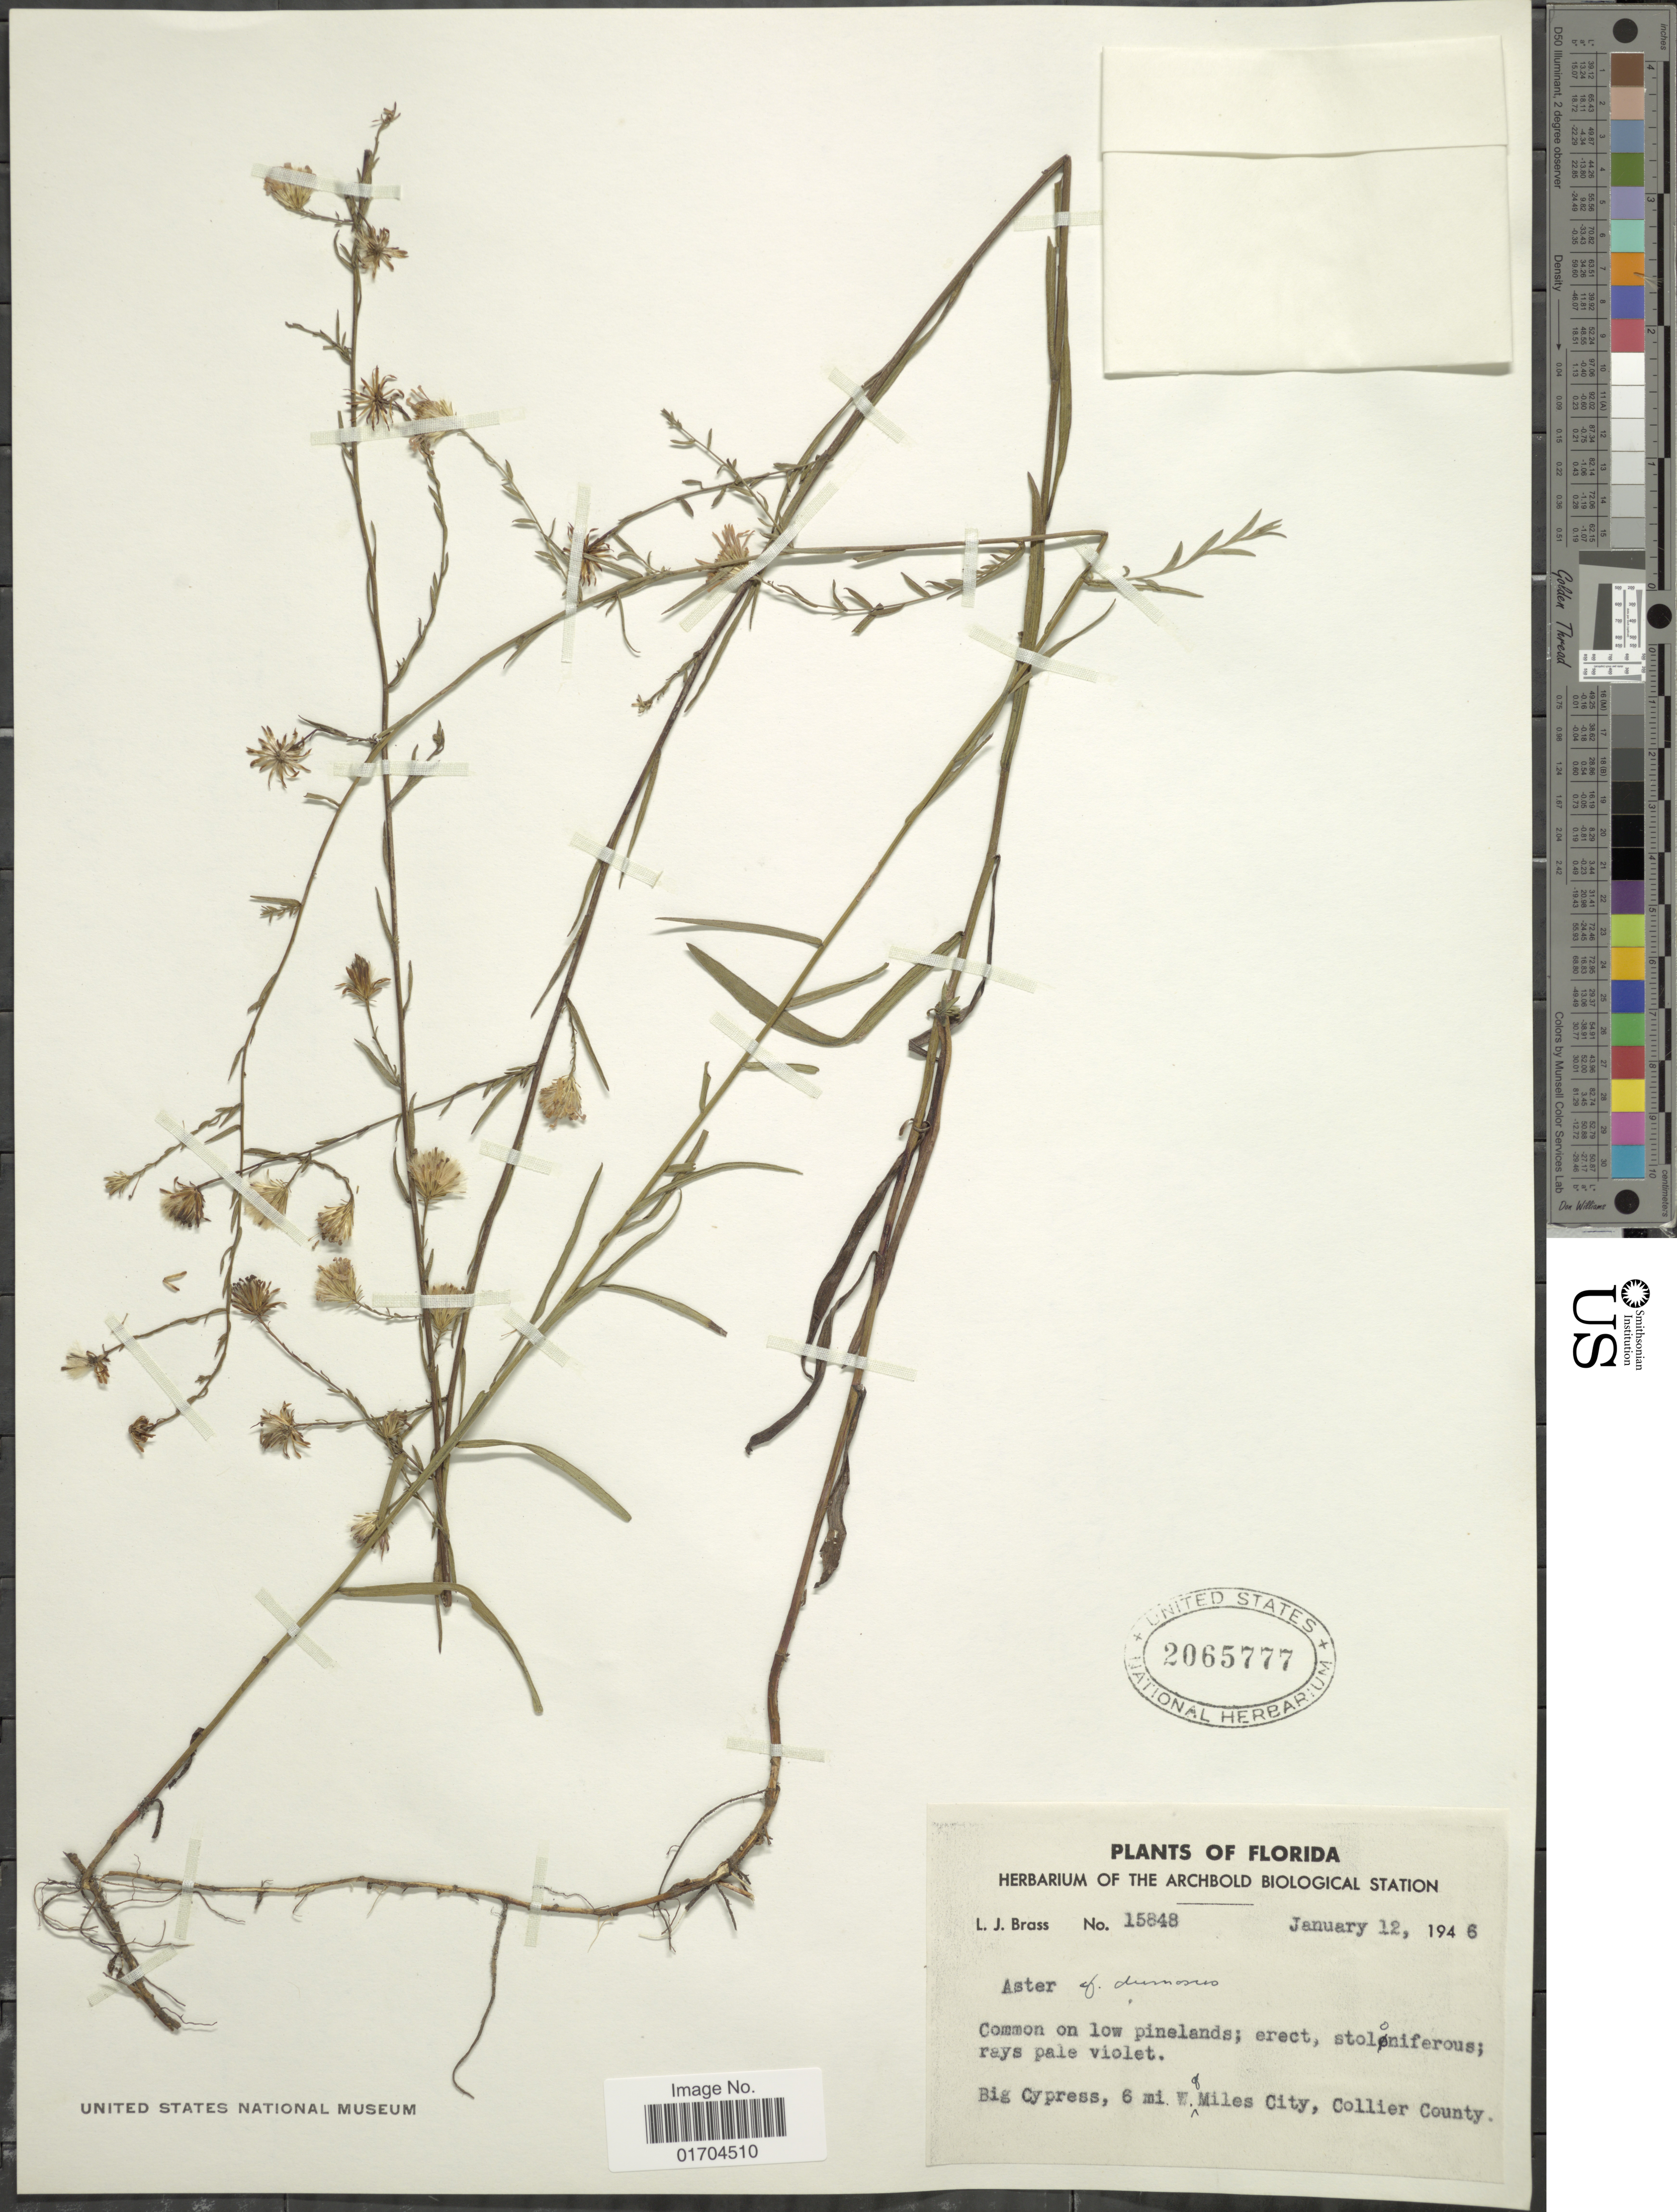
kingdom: Plantae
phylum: Tracheophyta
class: Magnoliopsida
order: Asterales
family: Asteraceae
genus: Symphyotrichum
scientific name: Symphyotrichum simmondsii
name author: (Small) G.L. Nesom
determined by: Haggitt, M. L.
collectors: L. J. Brass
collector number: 15848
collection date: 1946-01-12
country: United States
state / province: Florida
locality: Big Cypress, 6 mi. W. Miles City, Collier County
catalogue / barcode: US 2065777